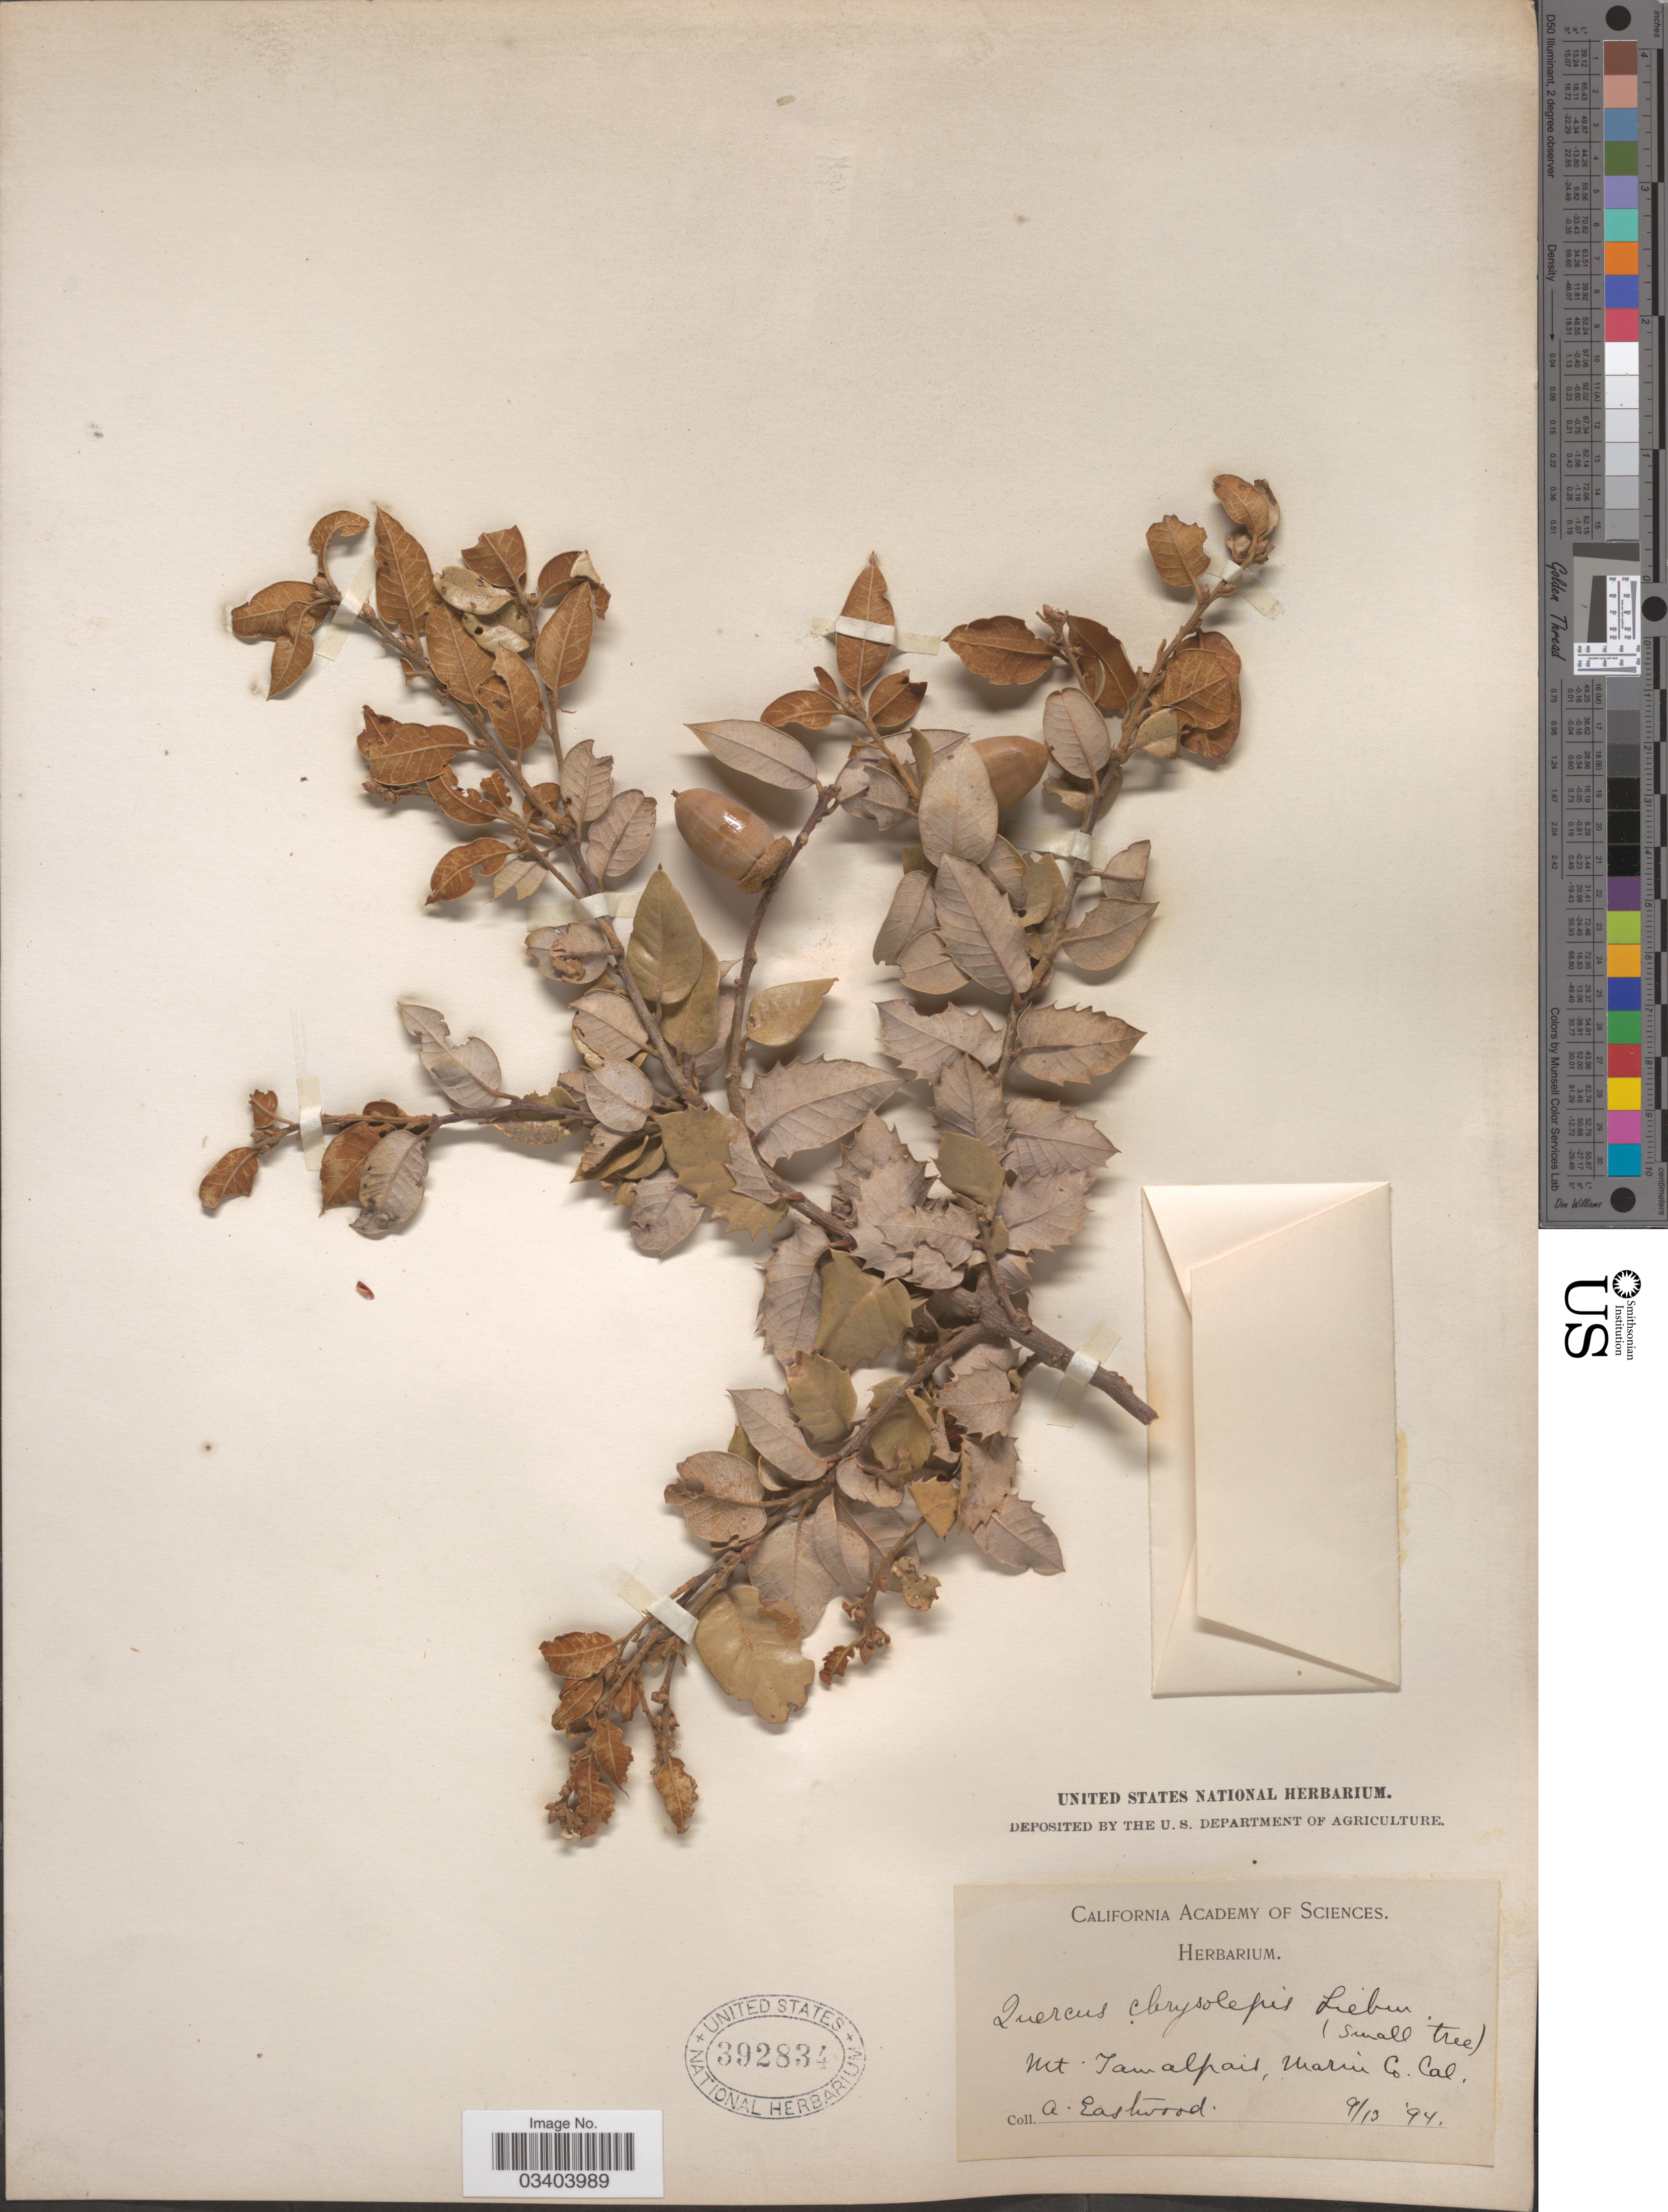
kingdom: Plantae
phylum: Tracheophyta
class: Magnoliopsida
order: Fagales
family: Fagaceae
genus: Quercus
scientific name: Quercus chrysolepis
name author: Liebm.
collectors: A. Eastwood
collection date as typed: Transcribed d/m/y: 13/9/94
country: United States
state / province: California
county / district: Marin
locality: Mt. Tamalpais, Marin Co.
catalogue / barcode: US 392834